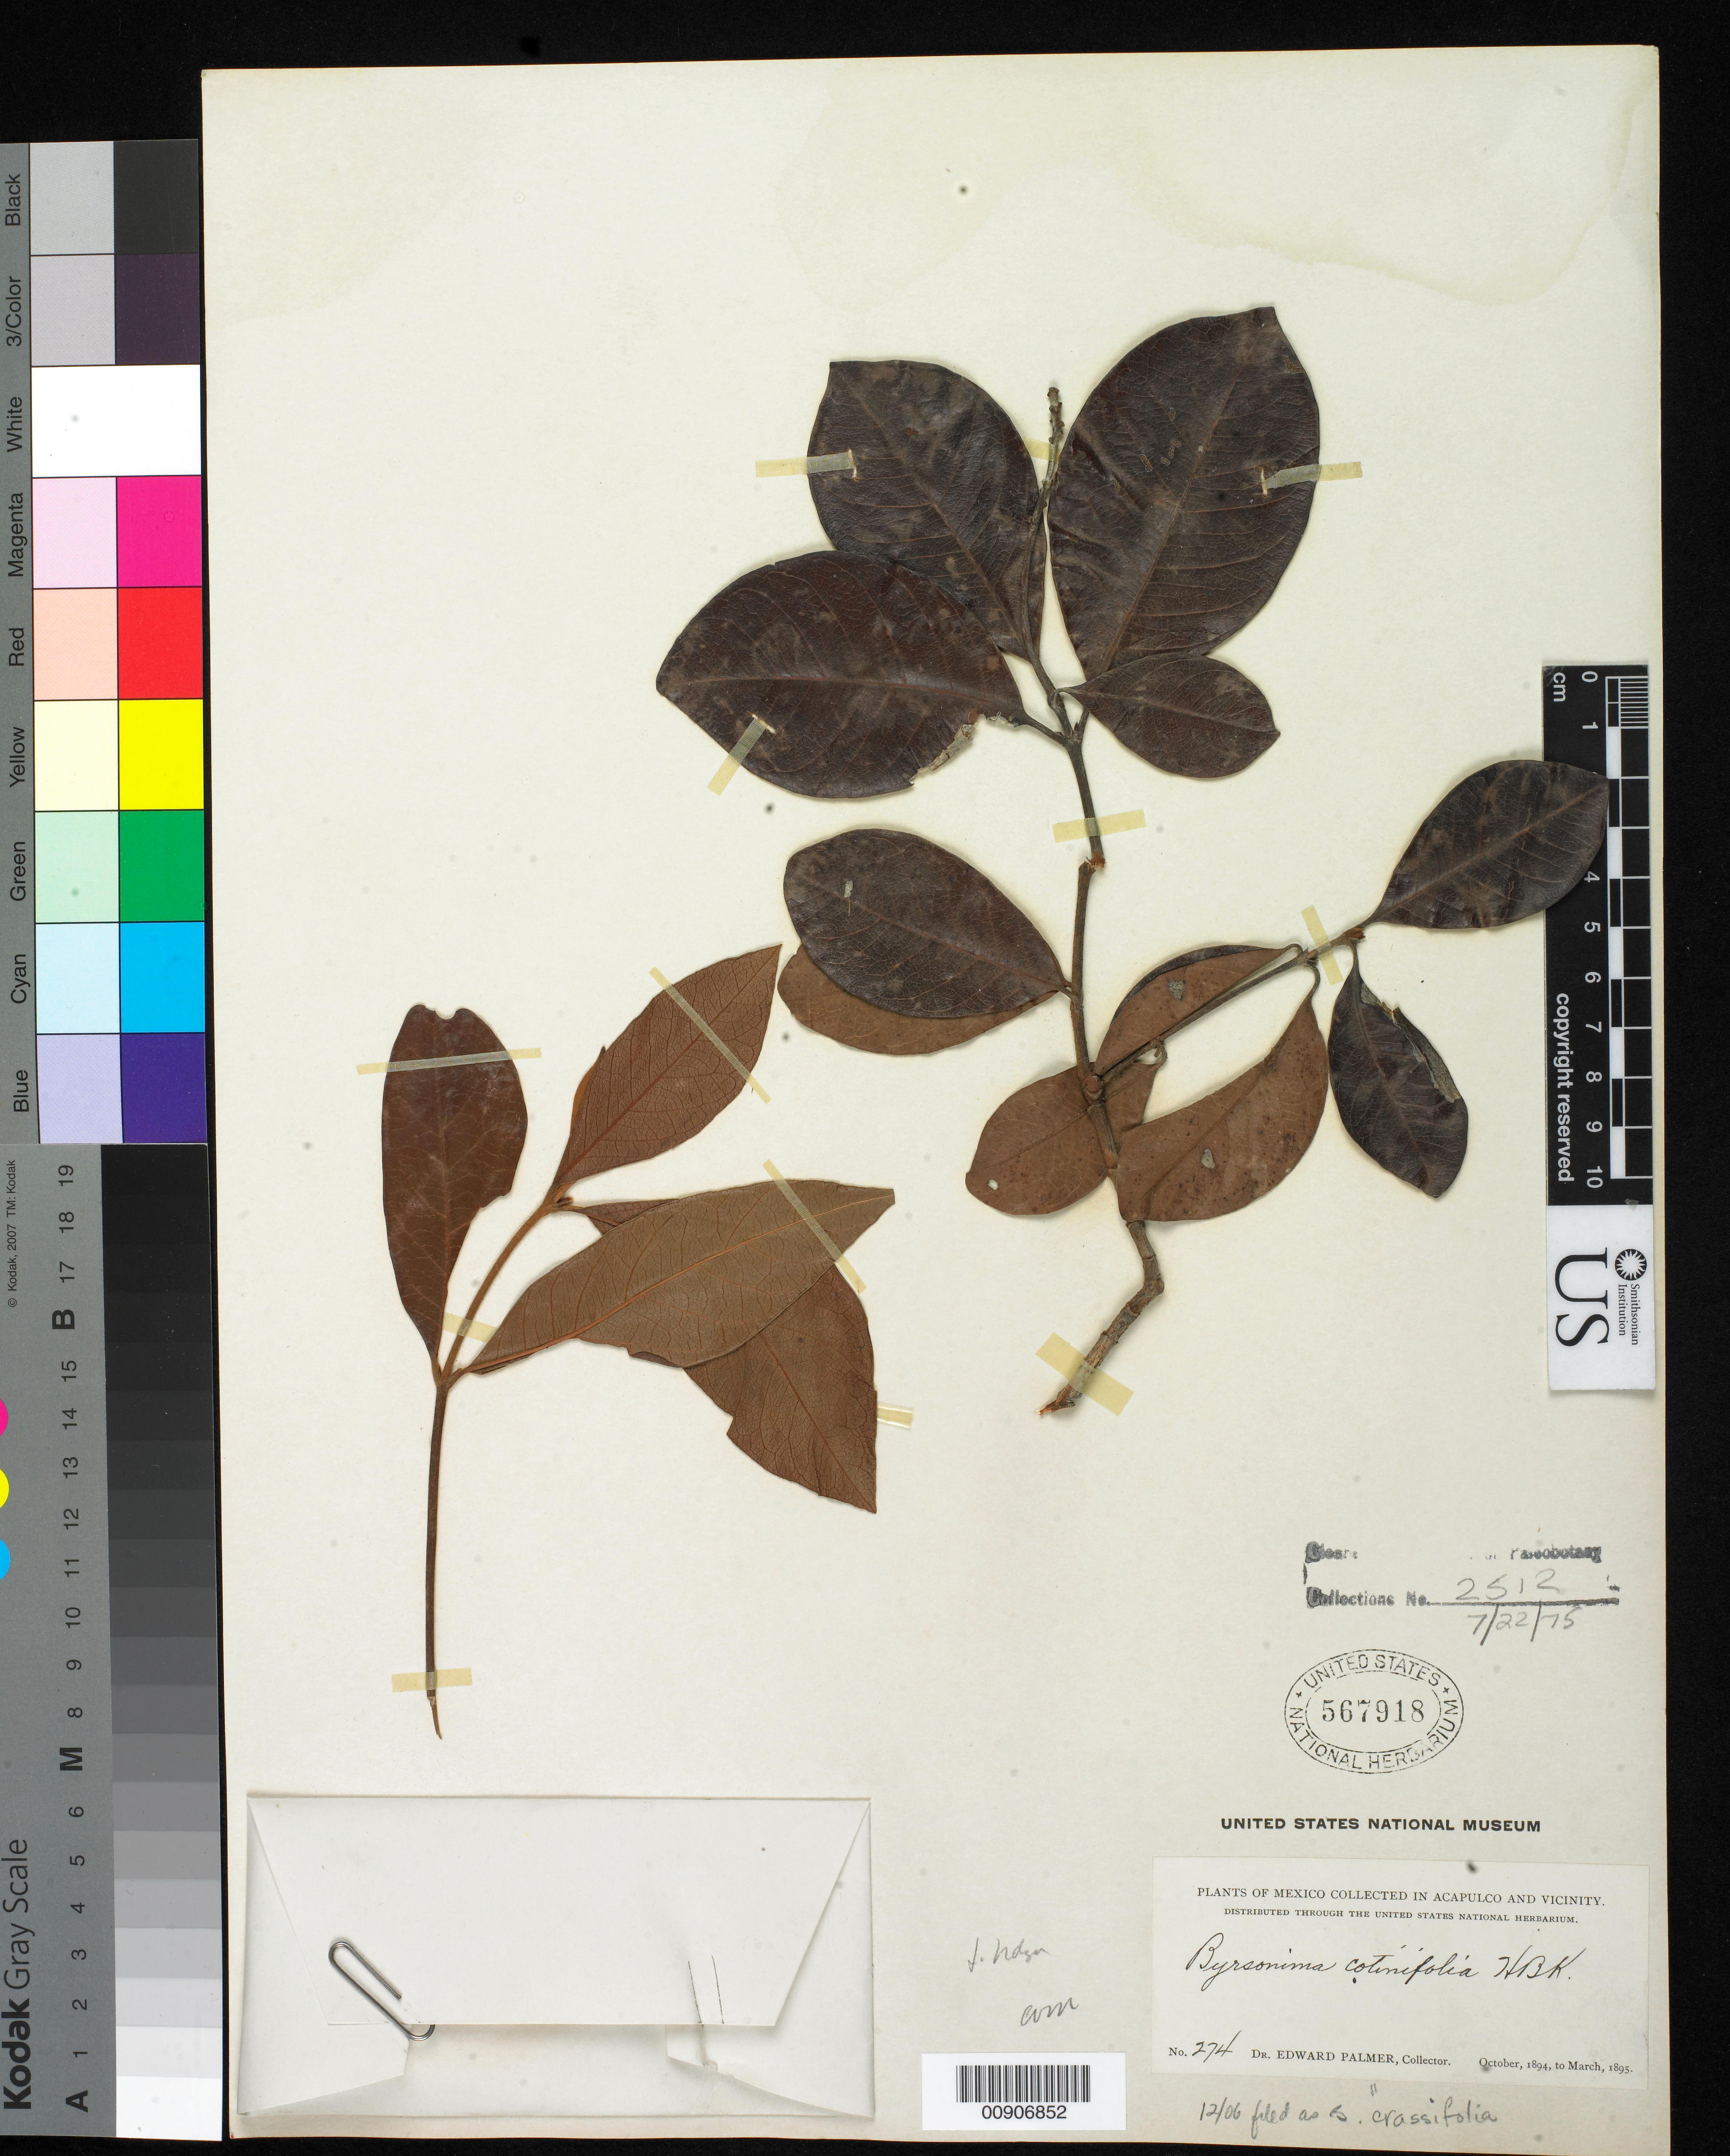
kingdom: Plantae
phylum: Tracheophyta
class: Magnoliopsida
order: Malpighiales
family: Malpighiaceae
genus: Byrsonima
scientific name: Byrsonima crassifolia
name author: (L.) Kunth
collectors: E. Palmer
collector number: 274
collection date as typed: Oct 1894 to -- Mar 1895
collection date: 1894-10/1895-03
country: Mexico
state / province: Guerrero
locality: Acapulco, Guerrero and vicinity.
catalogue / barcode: US 567918